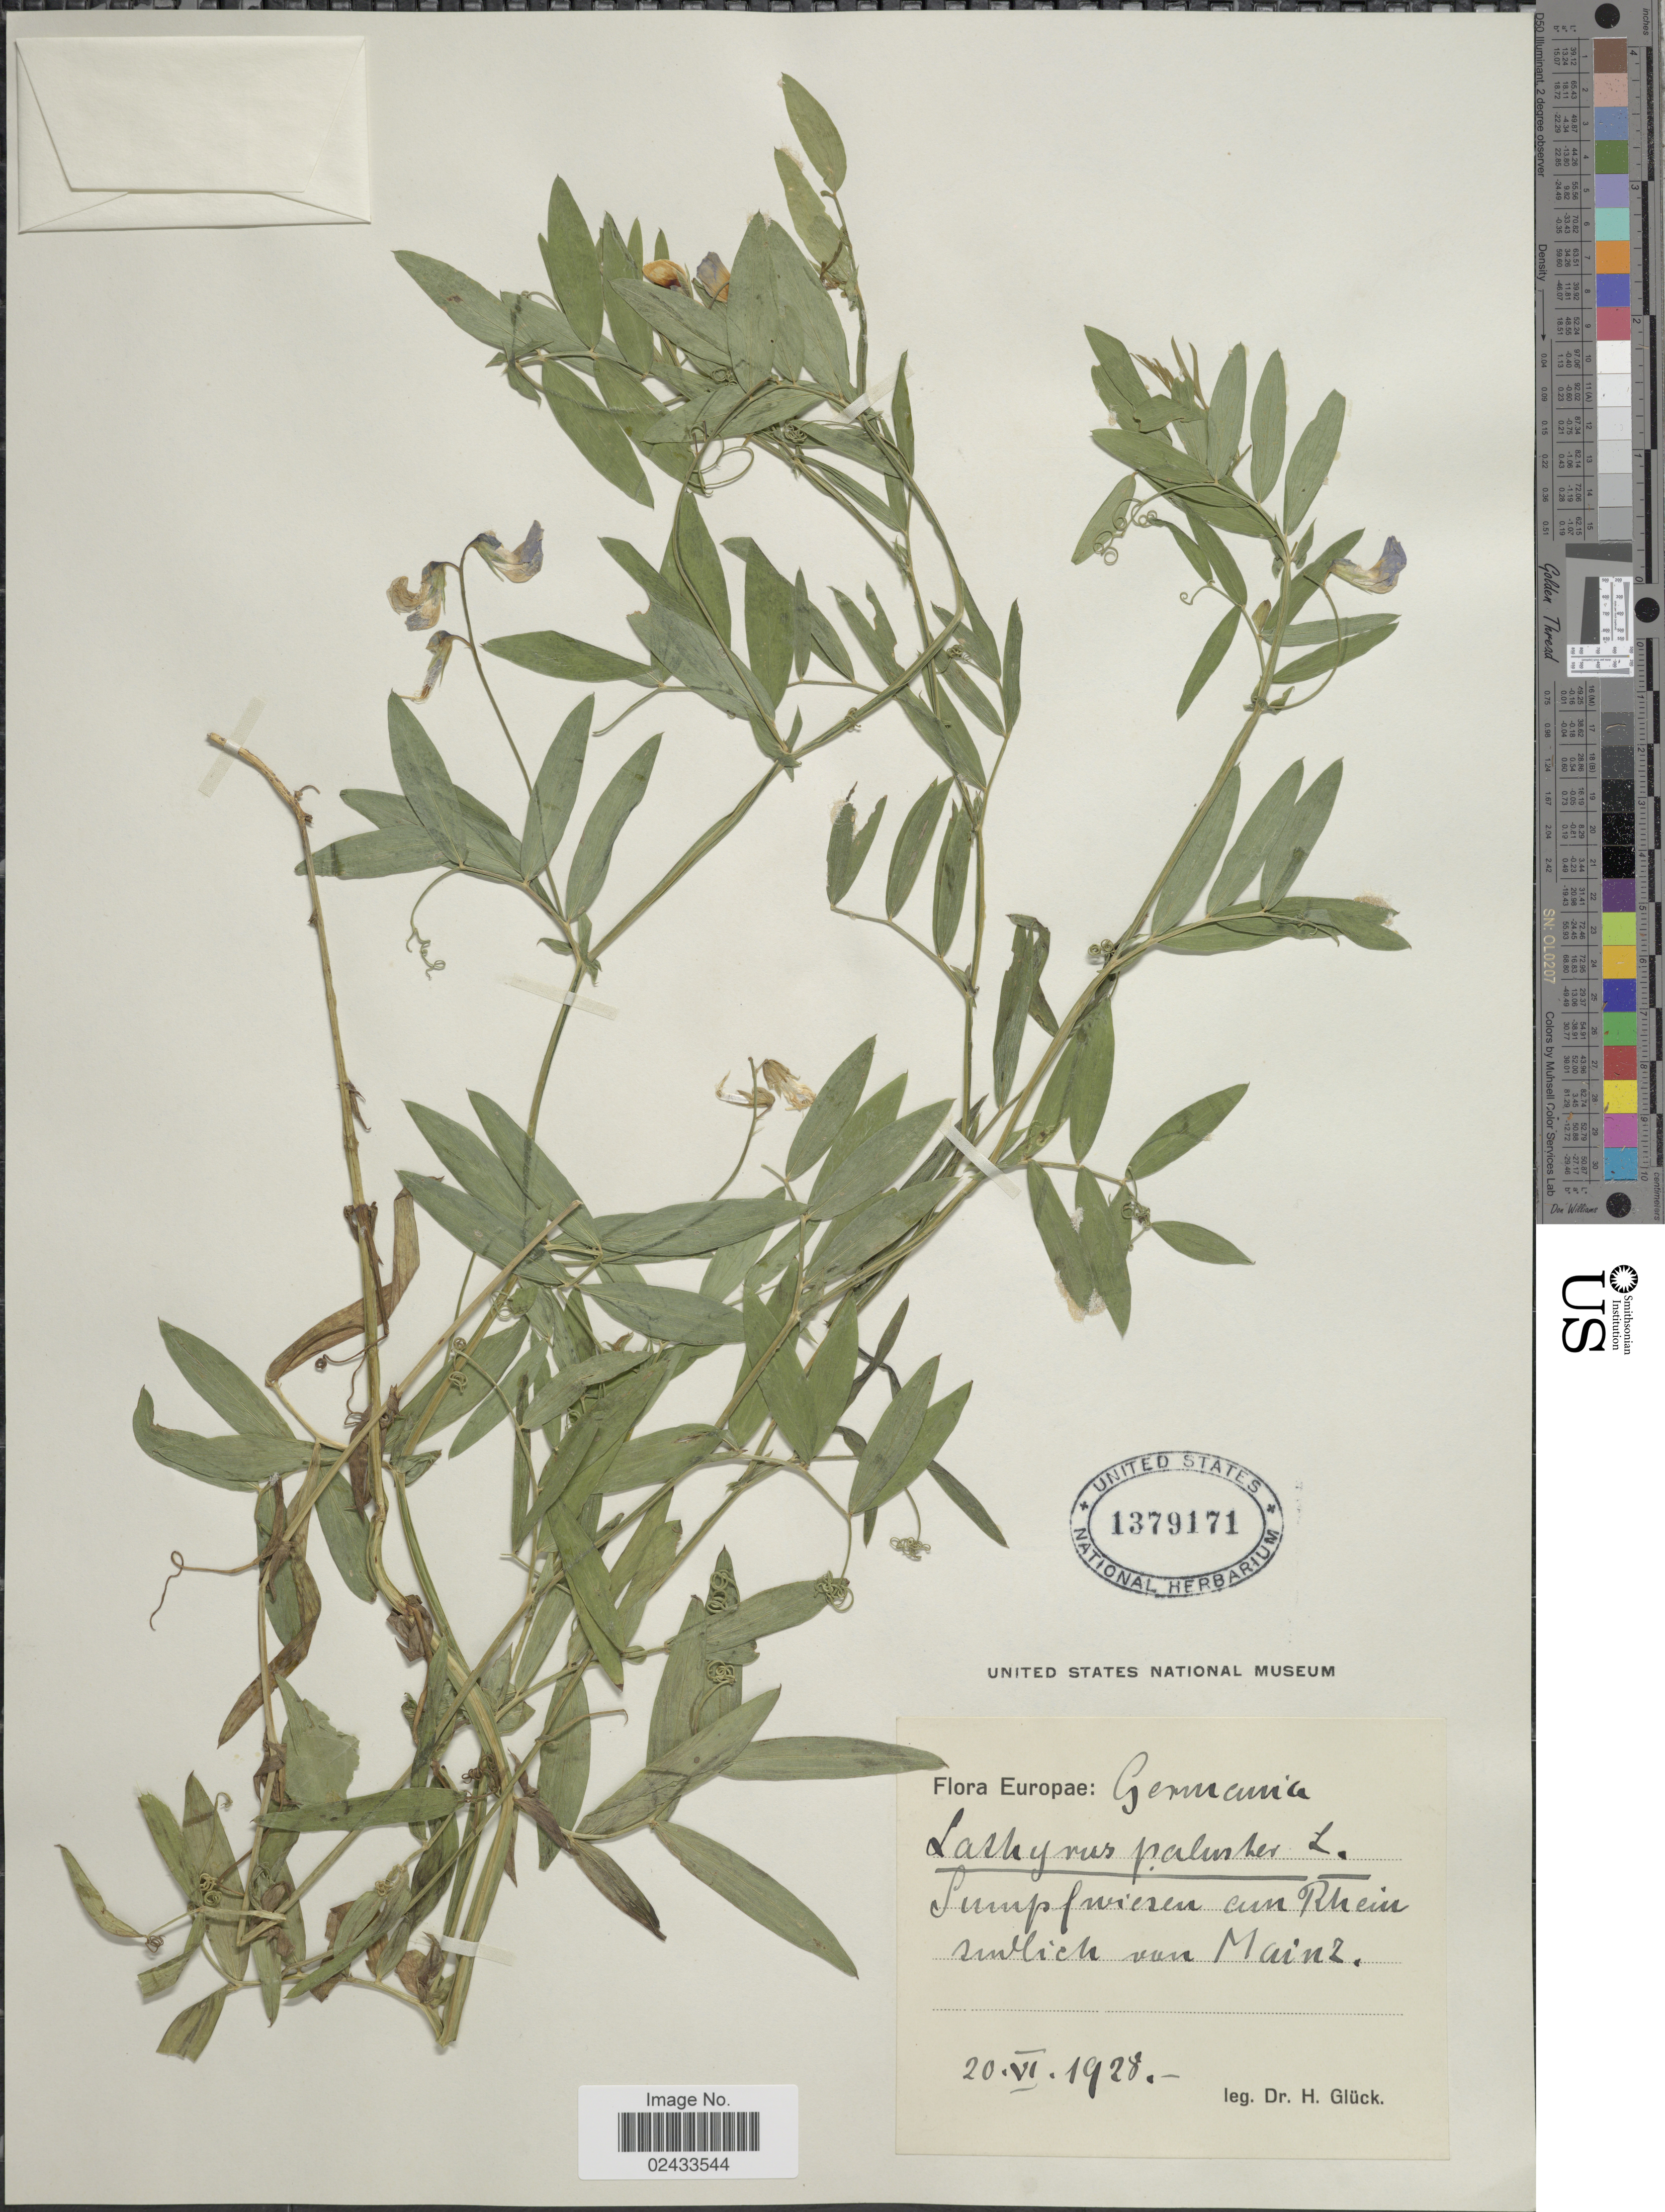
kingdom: Plantae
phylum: Tracheophyta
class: Magnoliopsida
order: Fabales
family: Fabaceae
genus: Lathyrus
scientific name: Lathyrus palustris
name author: L.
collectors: H. Glück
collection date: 1928-06-20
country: Germany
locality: Europae. Sumpfwiezen van Rhein Sudlich van Mainz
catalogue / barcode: US 1379171